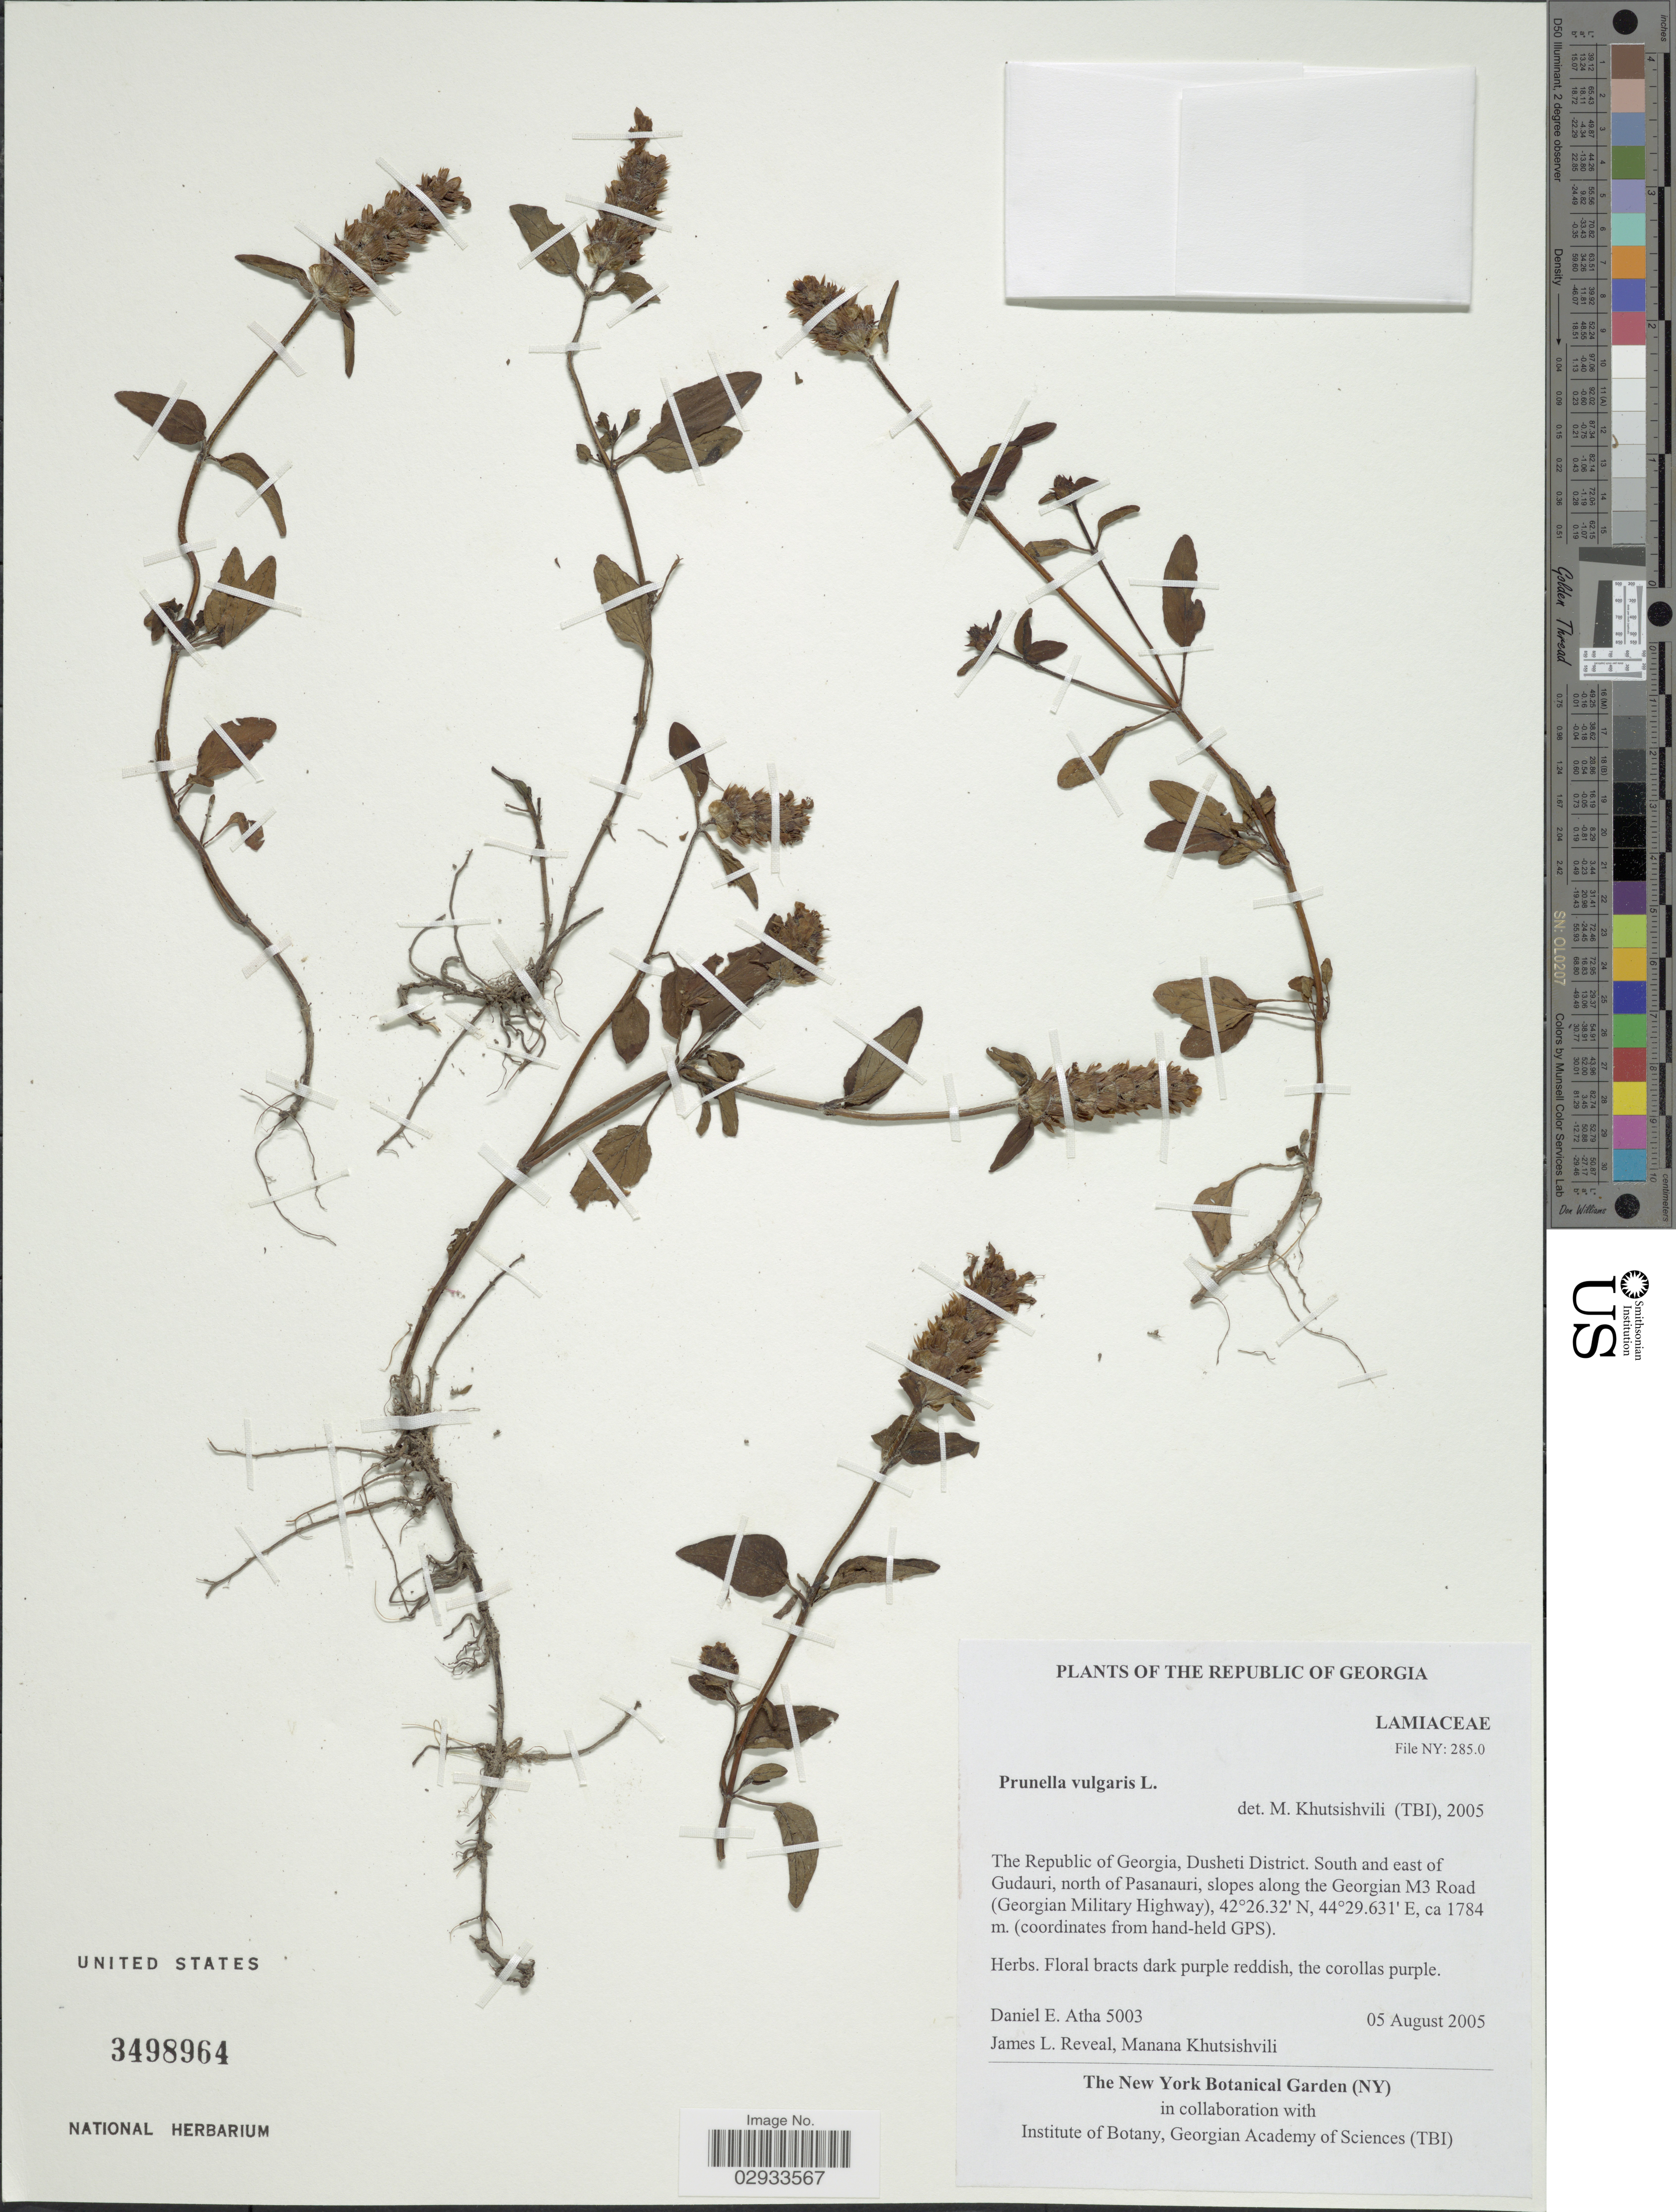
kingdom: Plantae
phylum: Tracheophyta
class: Magnoliopsida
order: Lamiales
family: Lamiaceae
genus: Prunella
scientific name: Prunella vulgaris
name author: L.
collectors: D. Atha, J. L. Reveal & M. Khutsiskvili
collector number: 5003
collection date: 2005-08-05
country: Georgia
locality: The Republic of Georgia, Dusheti District, South and east of Gudauri, north of Pasanauri, slopes along the Georgian M3 Road (Georgian Military Highway).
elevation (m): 1784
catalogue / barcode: US 3498964